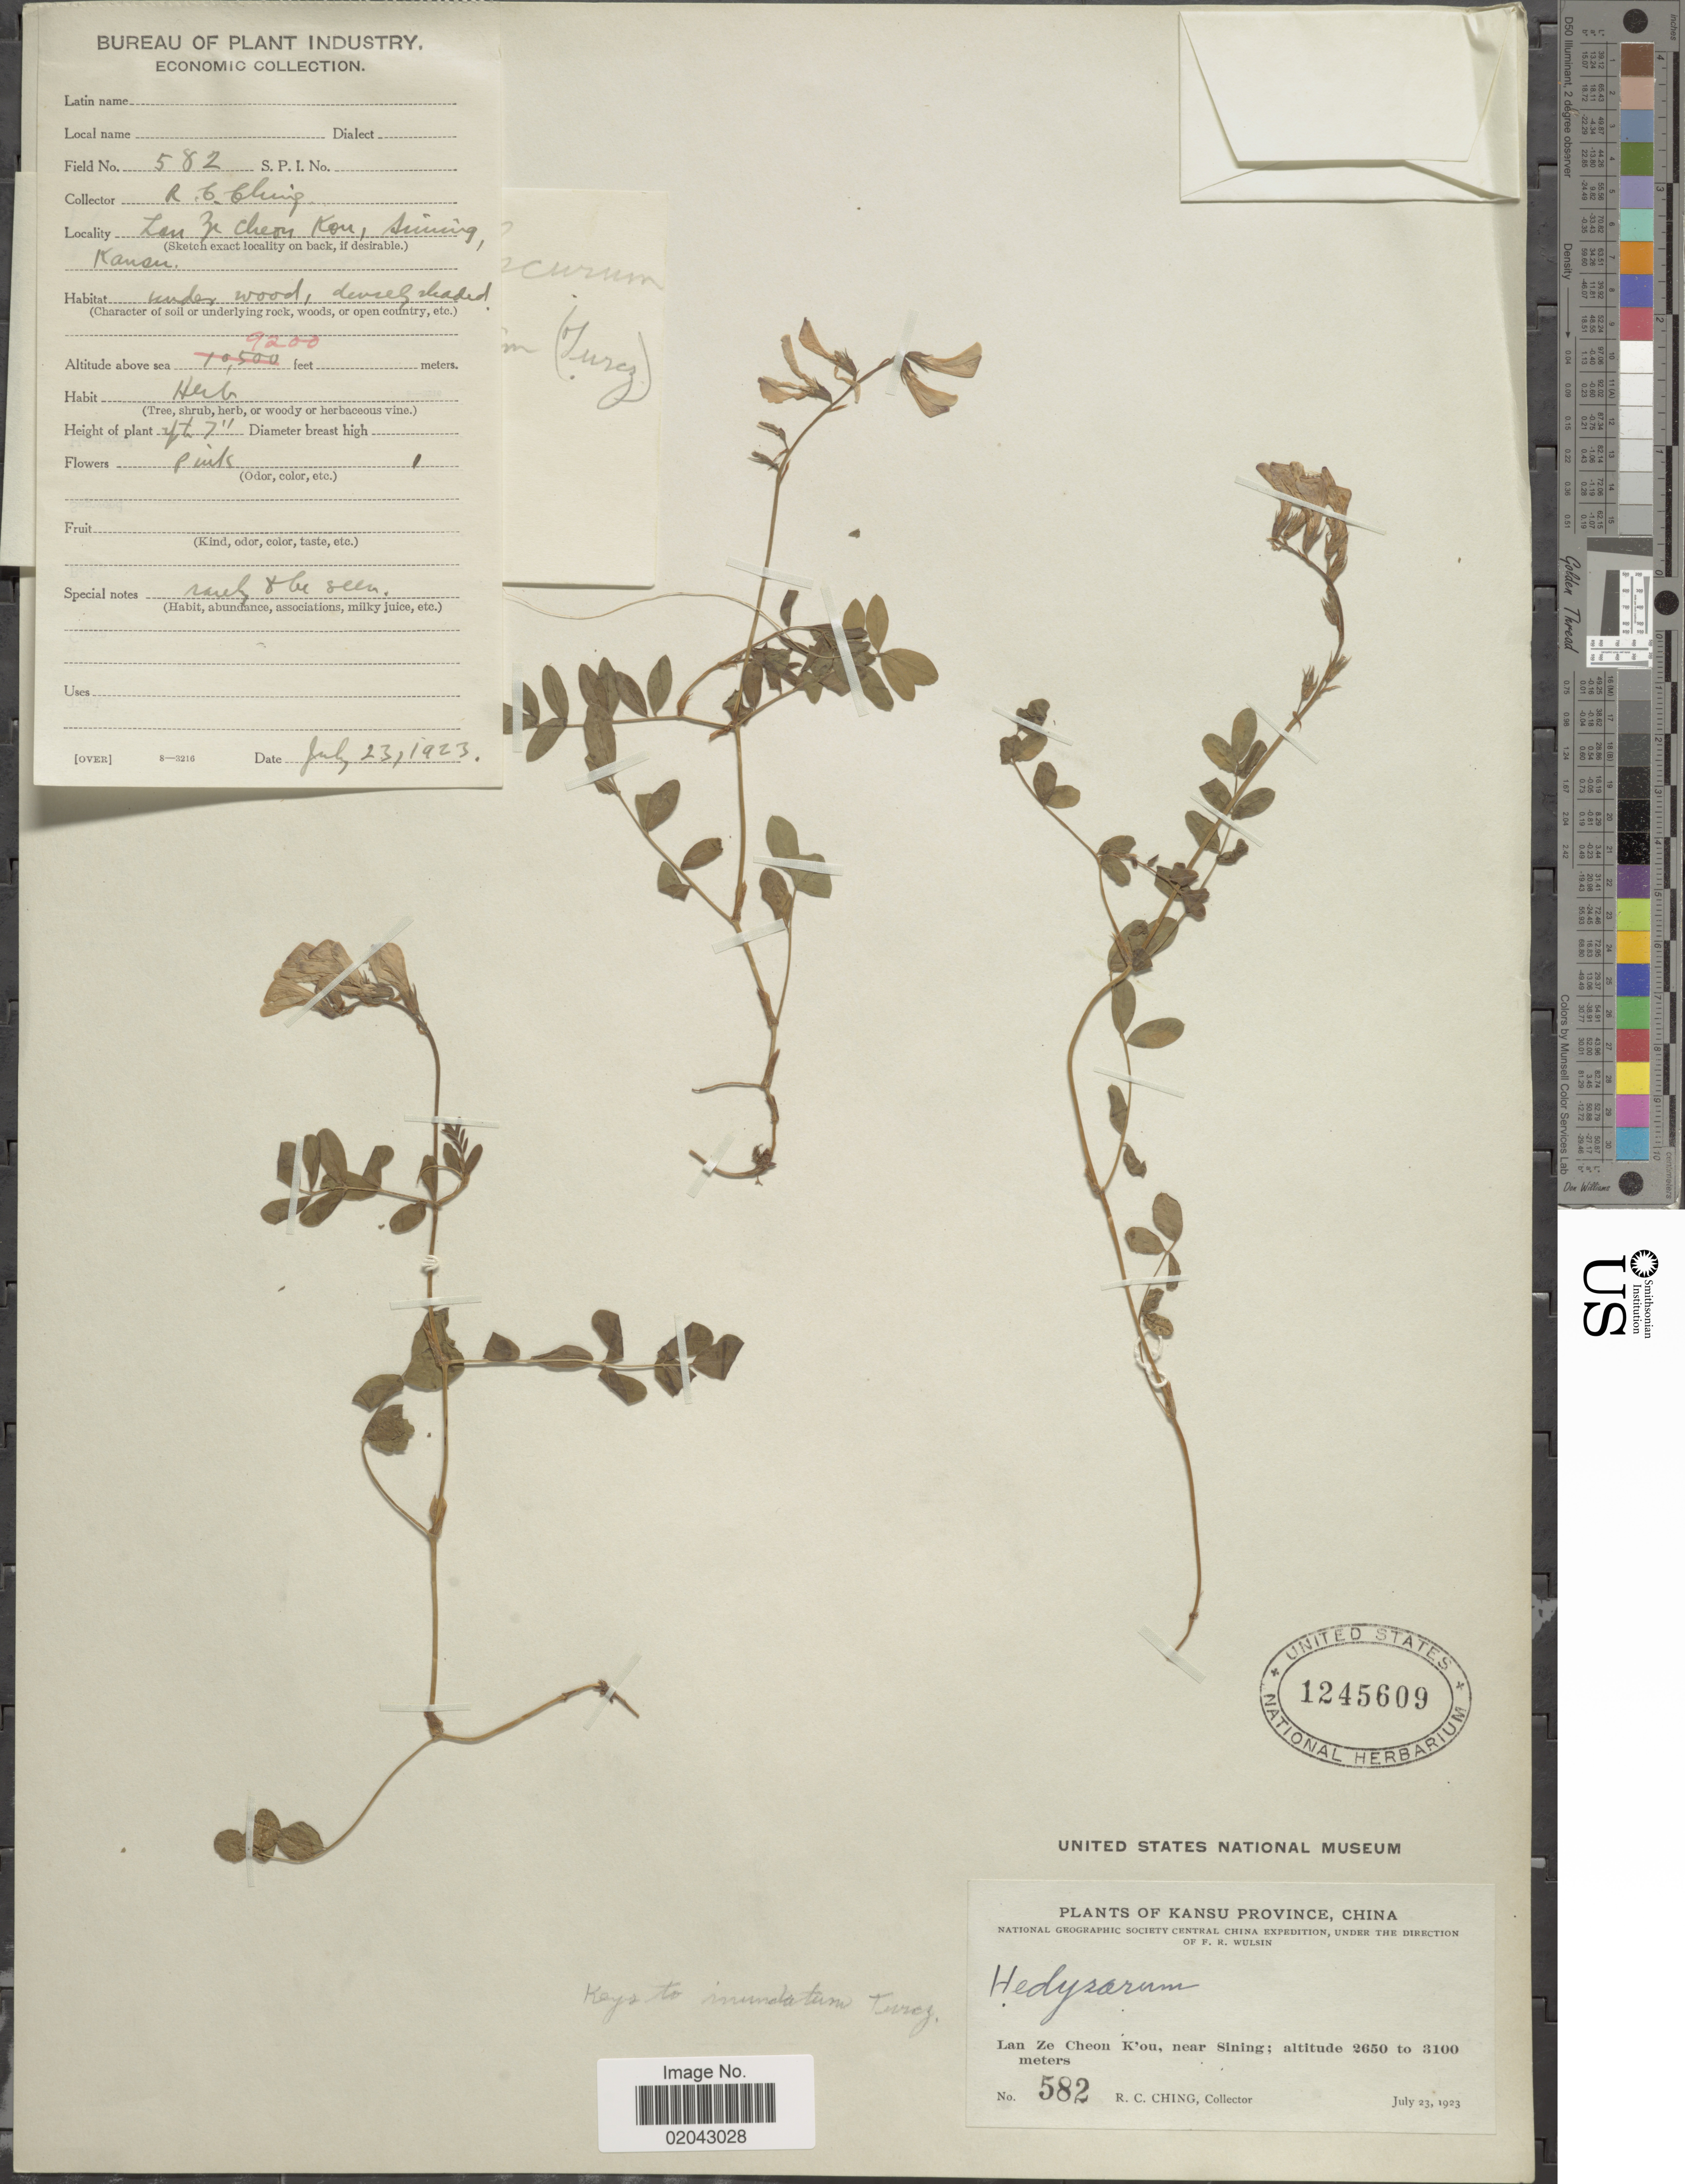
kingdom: Plantae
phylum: Tracheophyta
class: Magnoliopsida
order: Fabales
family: Fabaceae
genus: Hedysarum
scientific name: Hedysarum obscurum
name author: L.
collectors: R. C. Ching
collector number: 582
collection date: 1923-07-23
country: China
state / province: Gansu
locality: Kansu Province, Lan Ze Cheon K'Ou, near Sinig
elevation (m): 2804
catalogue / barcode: US 1245609